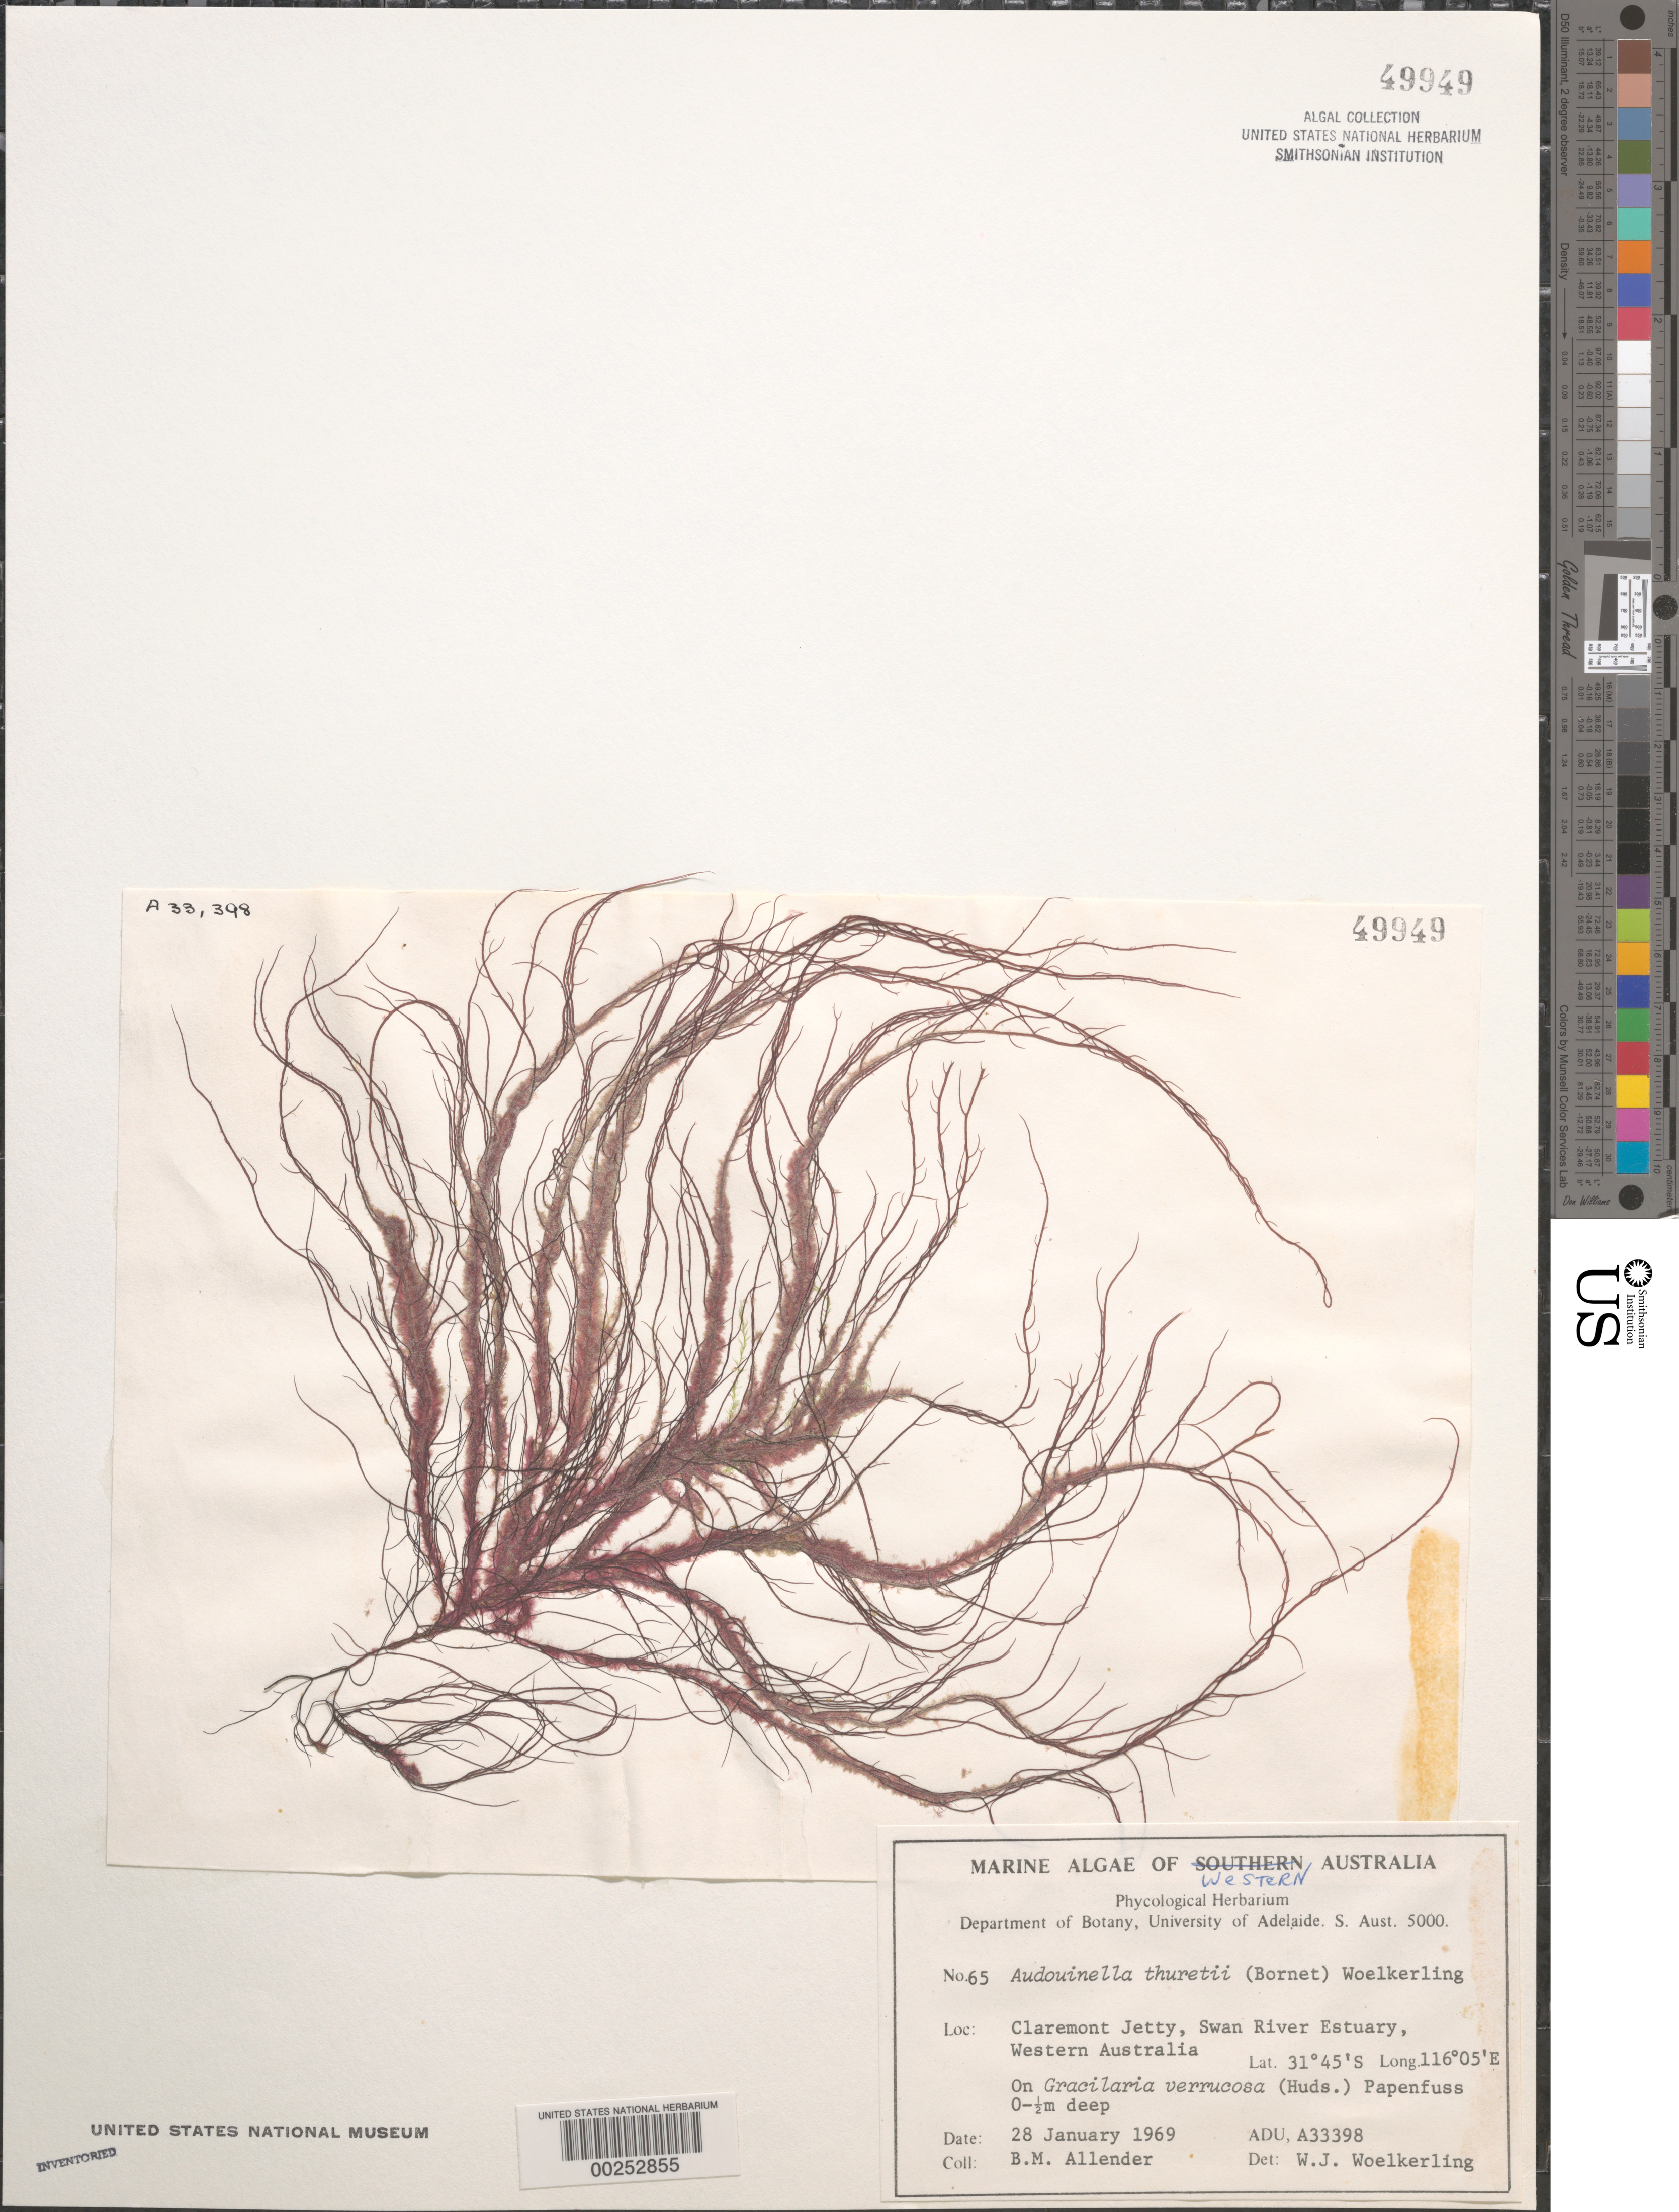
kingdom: Plantae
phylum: Rhodophyta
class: Florideophyceae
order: Acrochaetiales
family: Acrochaetiaceae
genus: Grania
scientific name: Grania efflorescens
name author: (J. Agardh) Kylin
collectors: B. Allender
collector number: ADU A33398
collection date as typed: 28 Jan 1969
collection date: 1969-01-28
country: Australia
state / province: Western Australia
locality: Claremont Jetty, Swan River estuary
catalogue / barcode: US 49949